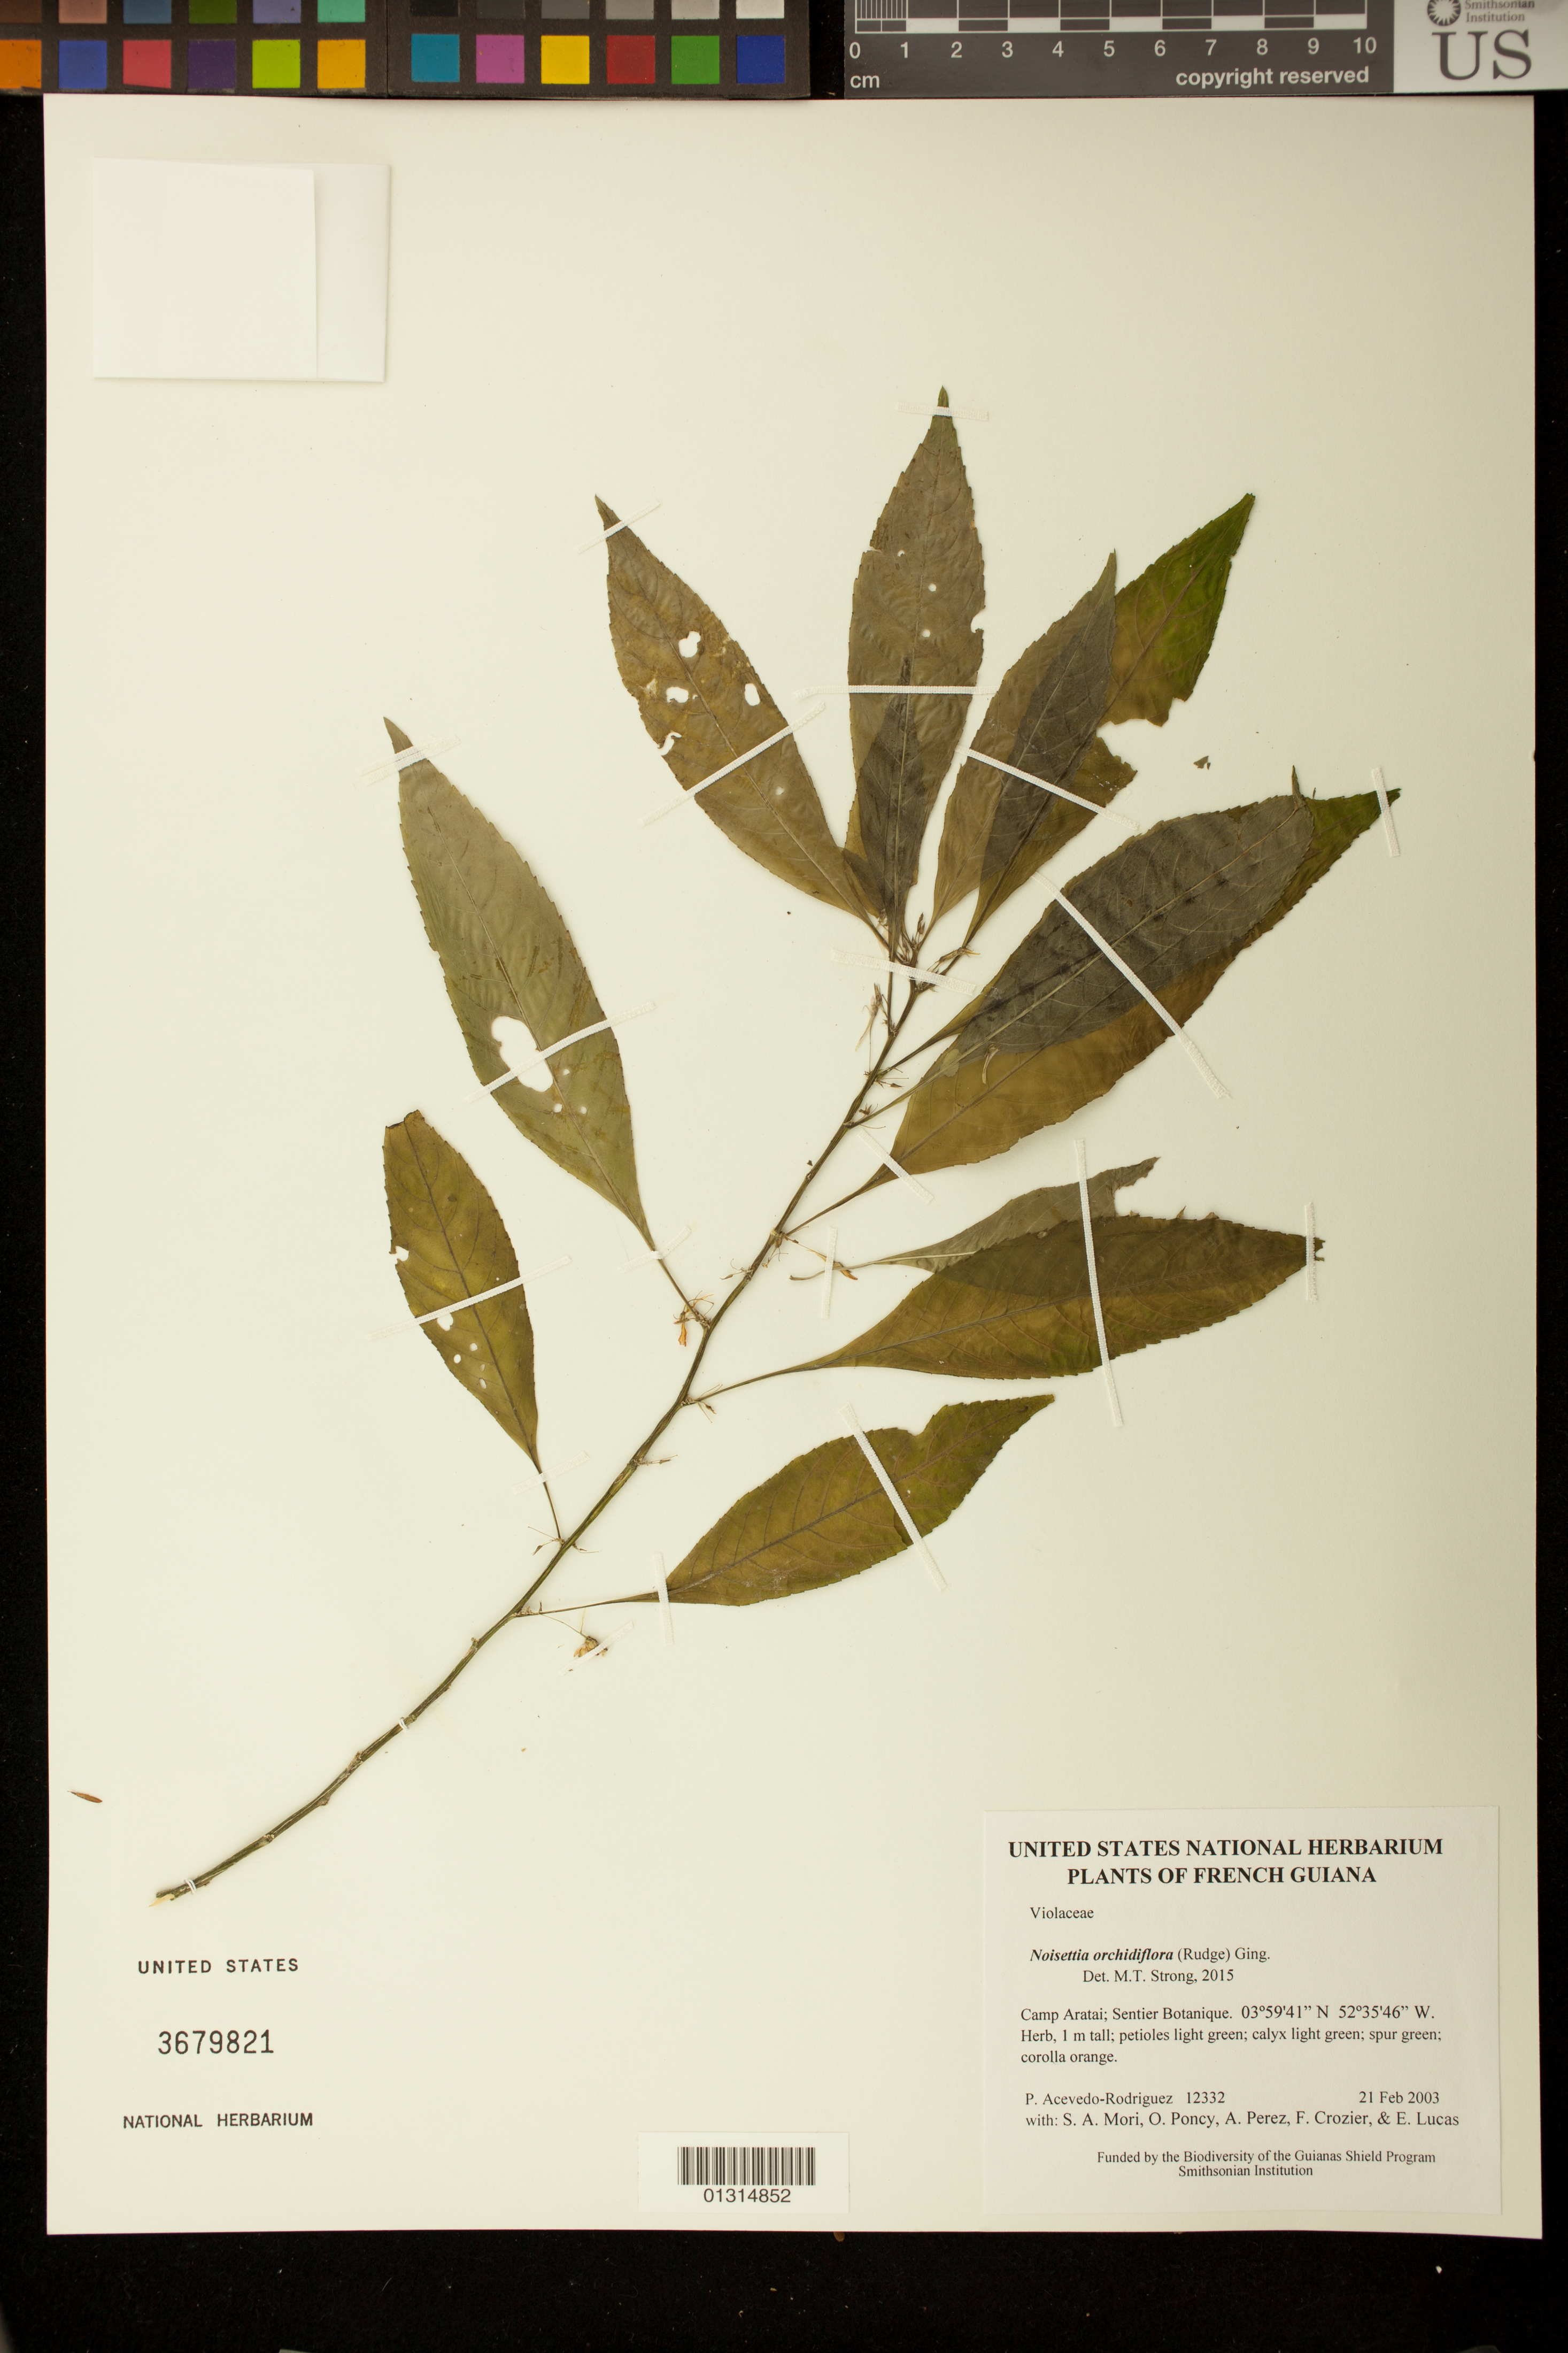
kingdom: Plantae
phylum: Tracheophyta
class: Magnoliopsida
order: Malpighiales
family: Violaceae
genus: Noisettia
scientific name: Noisettia orchidiflora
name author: (Rudge) Ging.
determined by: Strong, M. T., (US), Smithsonian Institution - National Museum of Natural History (UNITED STATES)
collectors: P. Acevedo-Rodr., S. Mori, O. Poncy, A. Pérez, F. Crozier & E. Lucas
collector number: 12332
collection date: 2003-02-21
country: French Guiana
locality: Camp Aratai, Sentier Botanique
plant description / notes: US, NY, K, MO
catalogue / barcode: US 3679821